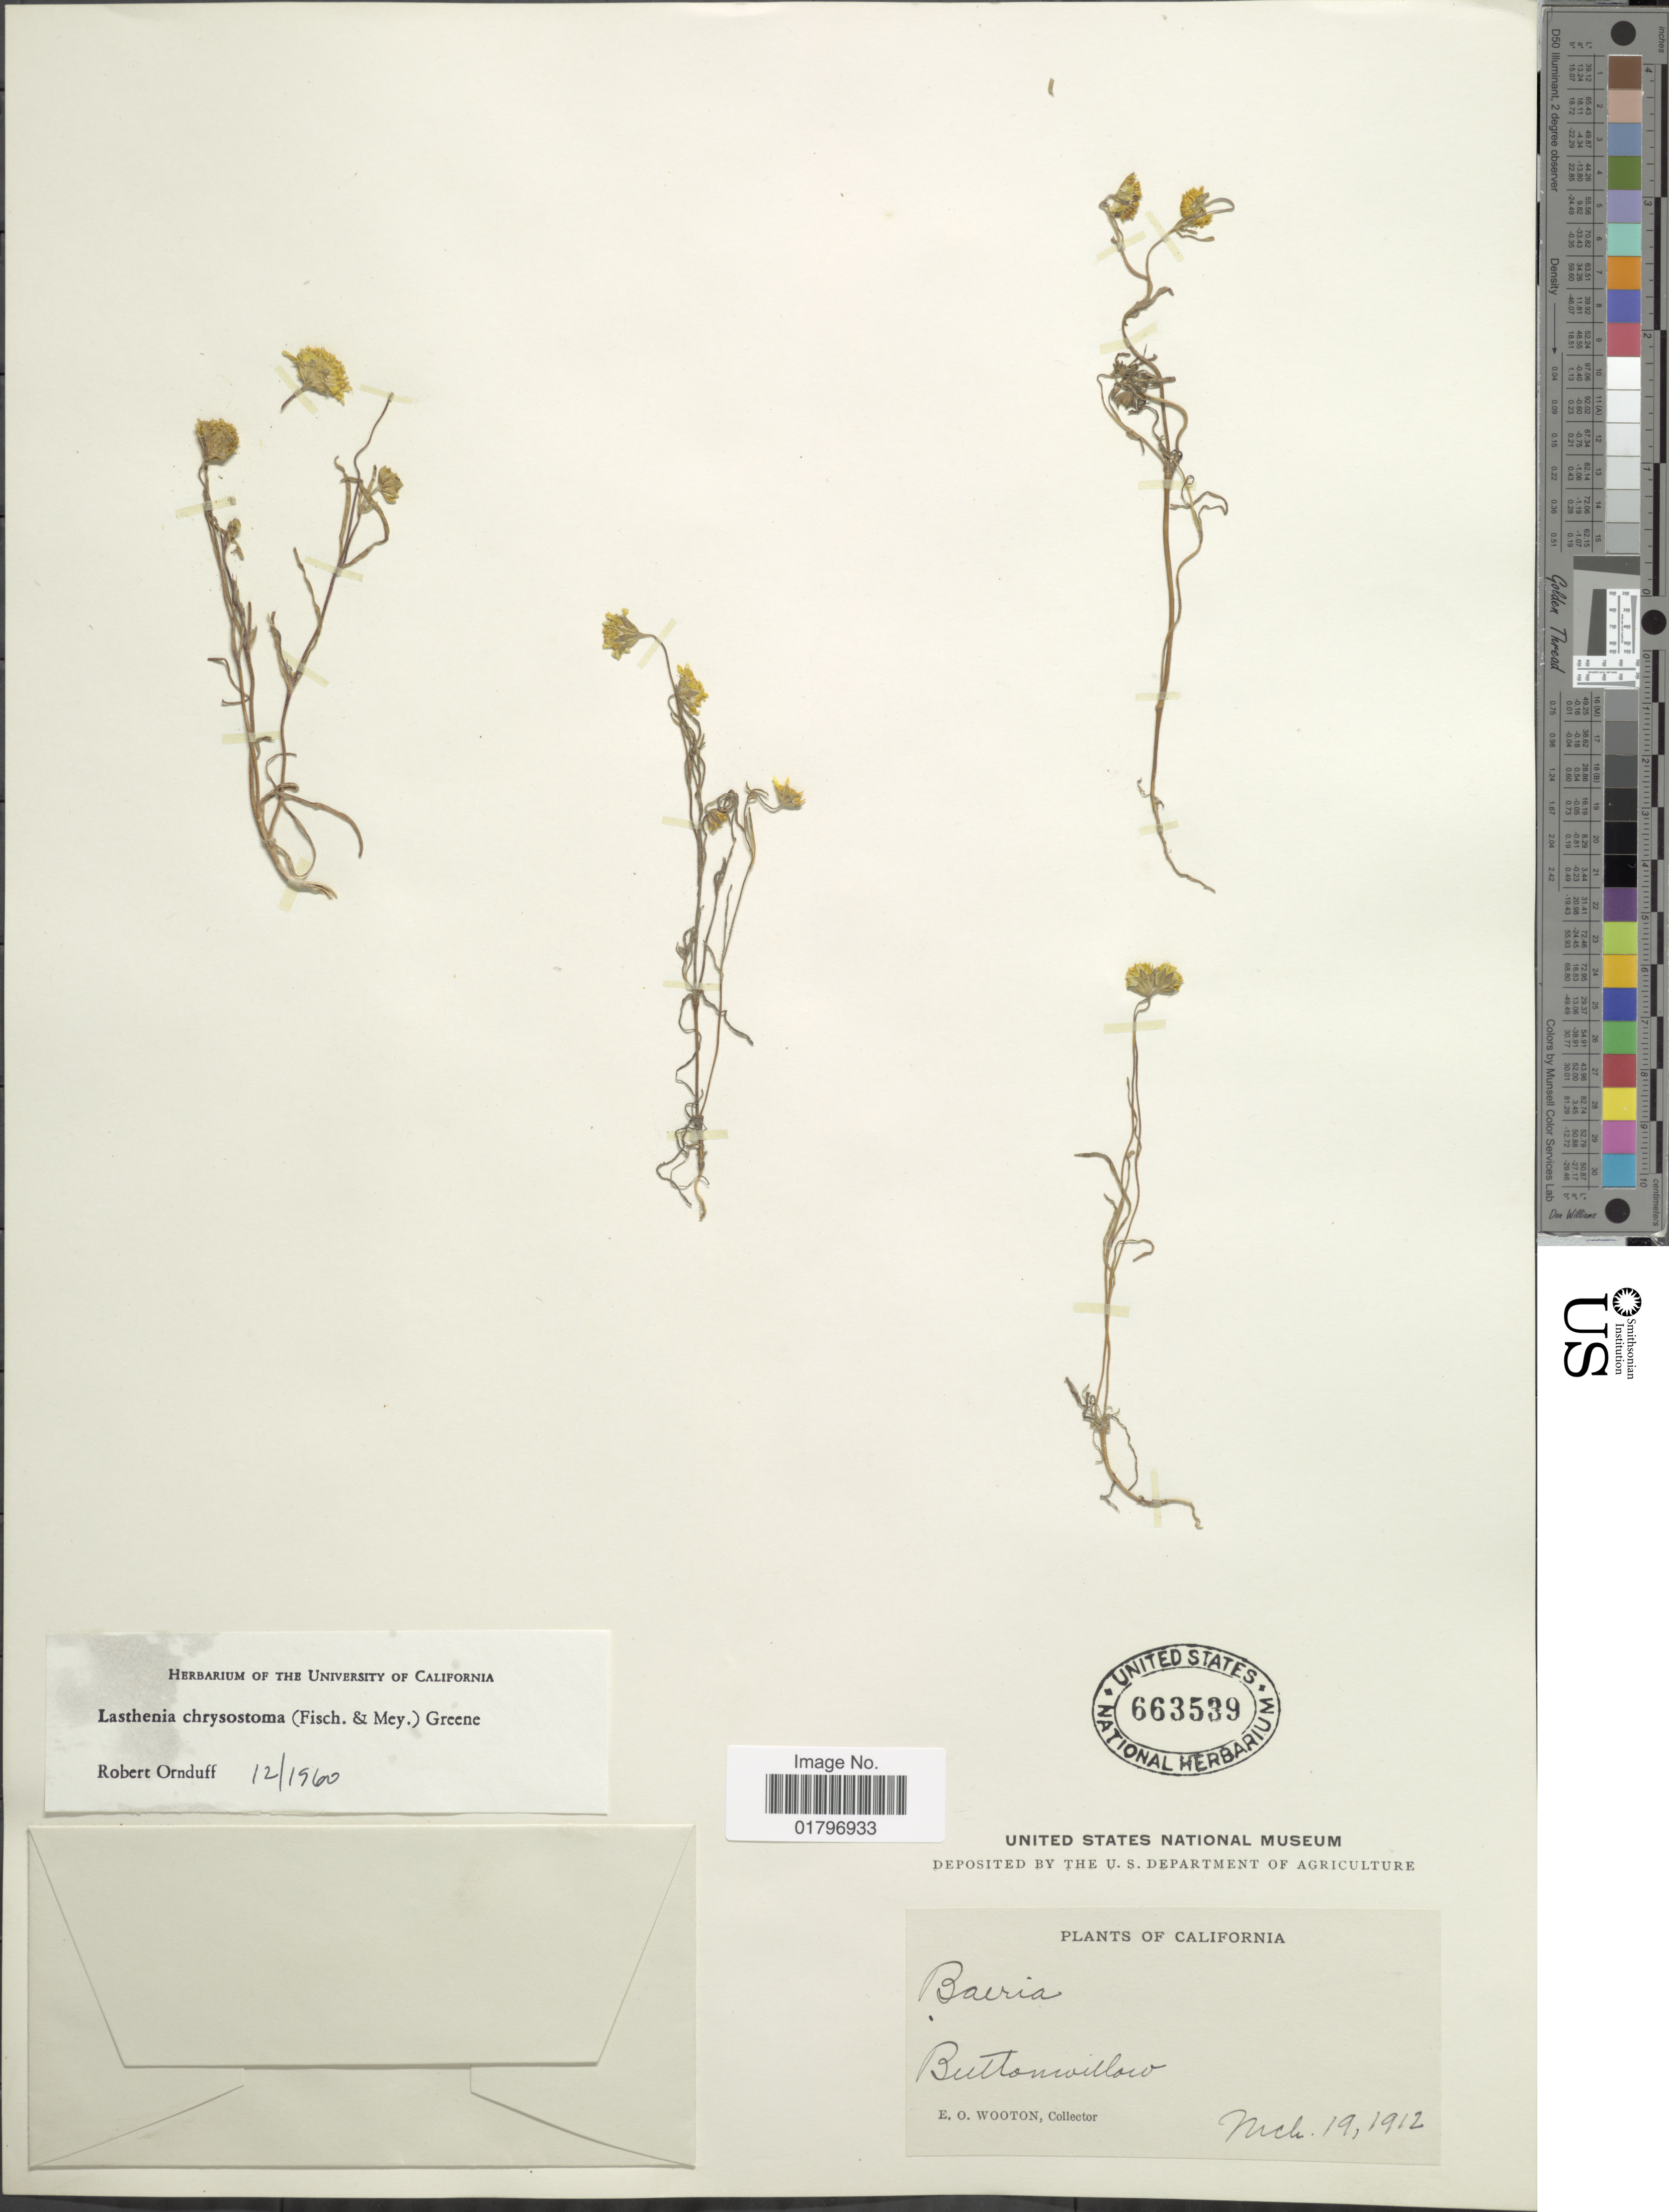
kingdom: Plantae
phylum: Tracheophyta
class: Magnoliopsida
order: Asterales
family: Asteraceae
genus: Lasthenia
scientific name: Lasthenia chrysostoma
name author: (Fisch. & C.A. Mey.) Greene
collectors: E. O. Wooton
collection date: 1912-03-19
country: United States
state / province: California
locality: Buttonwillow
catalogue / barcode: US 663539